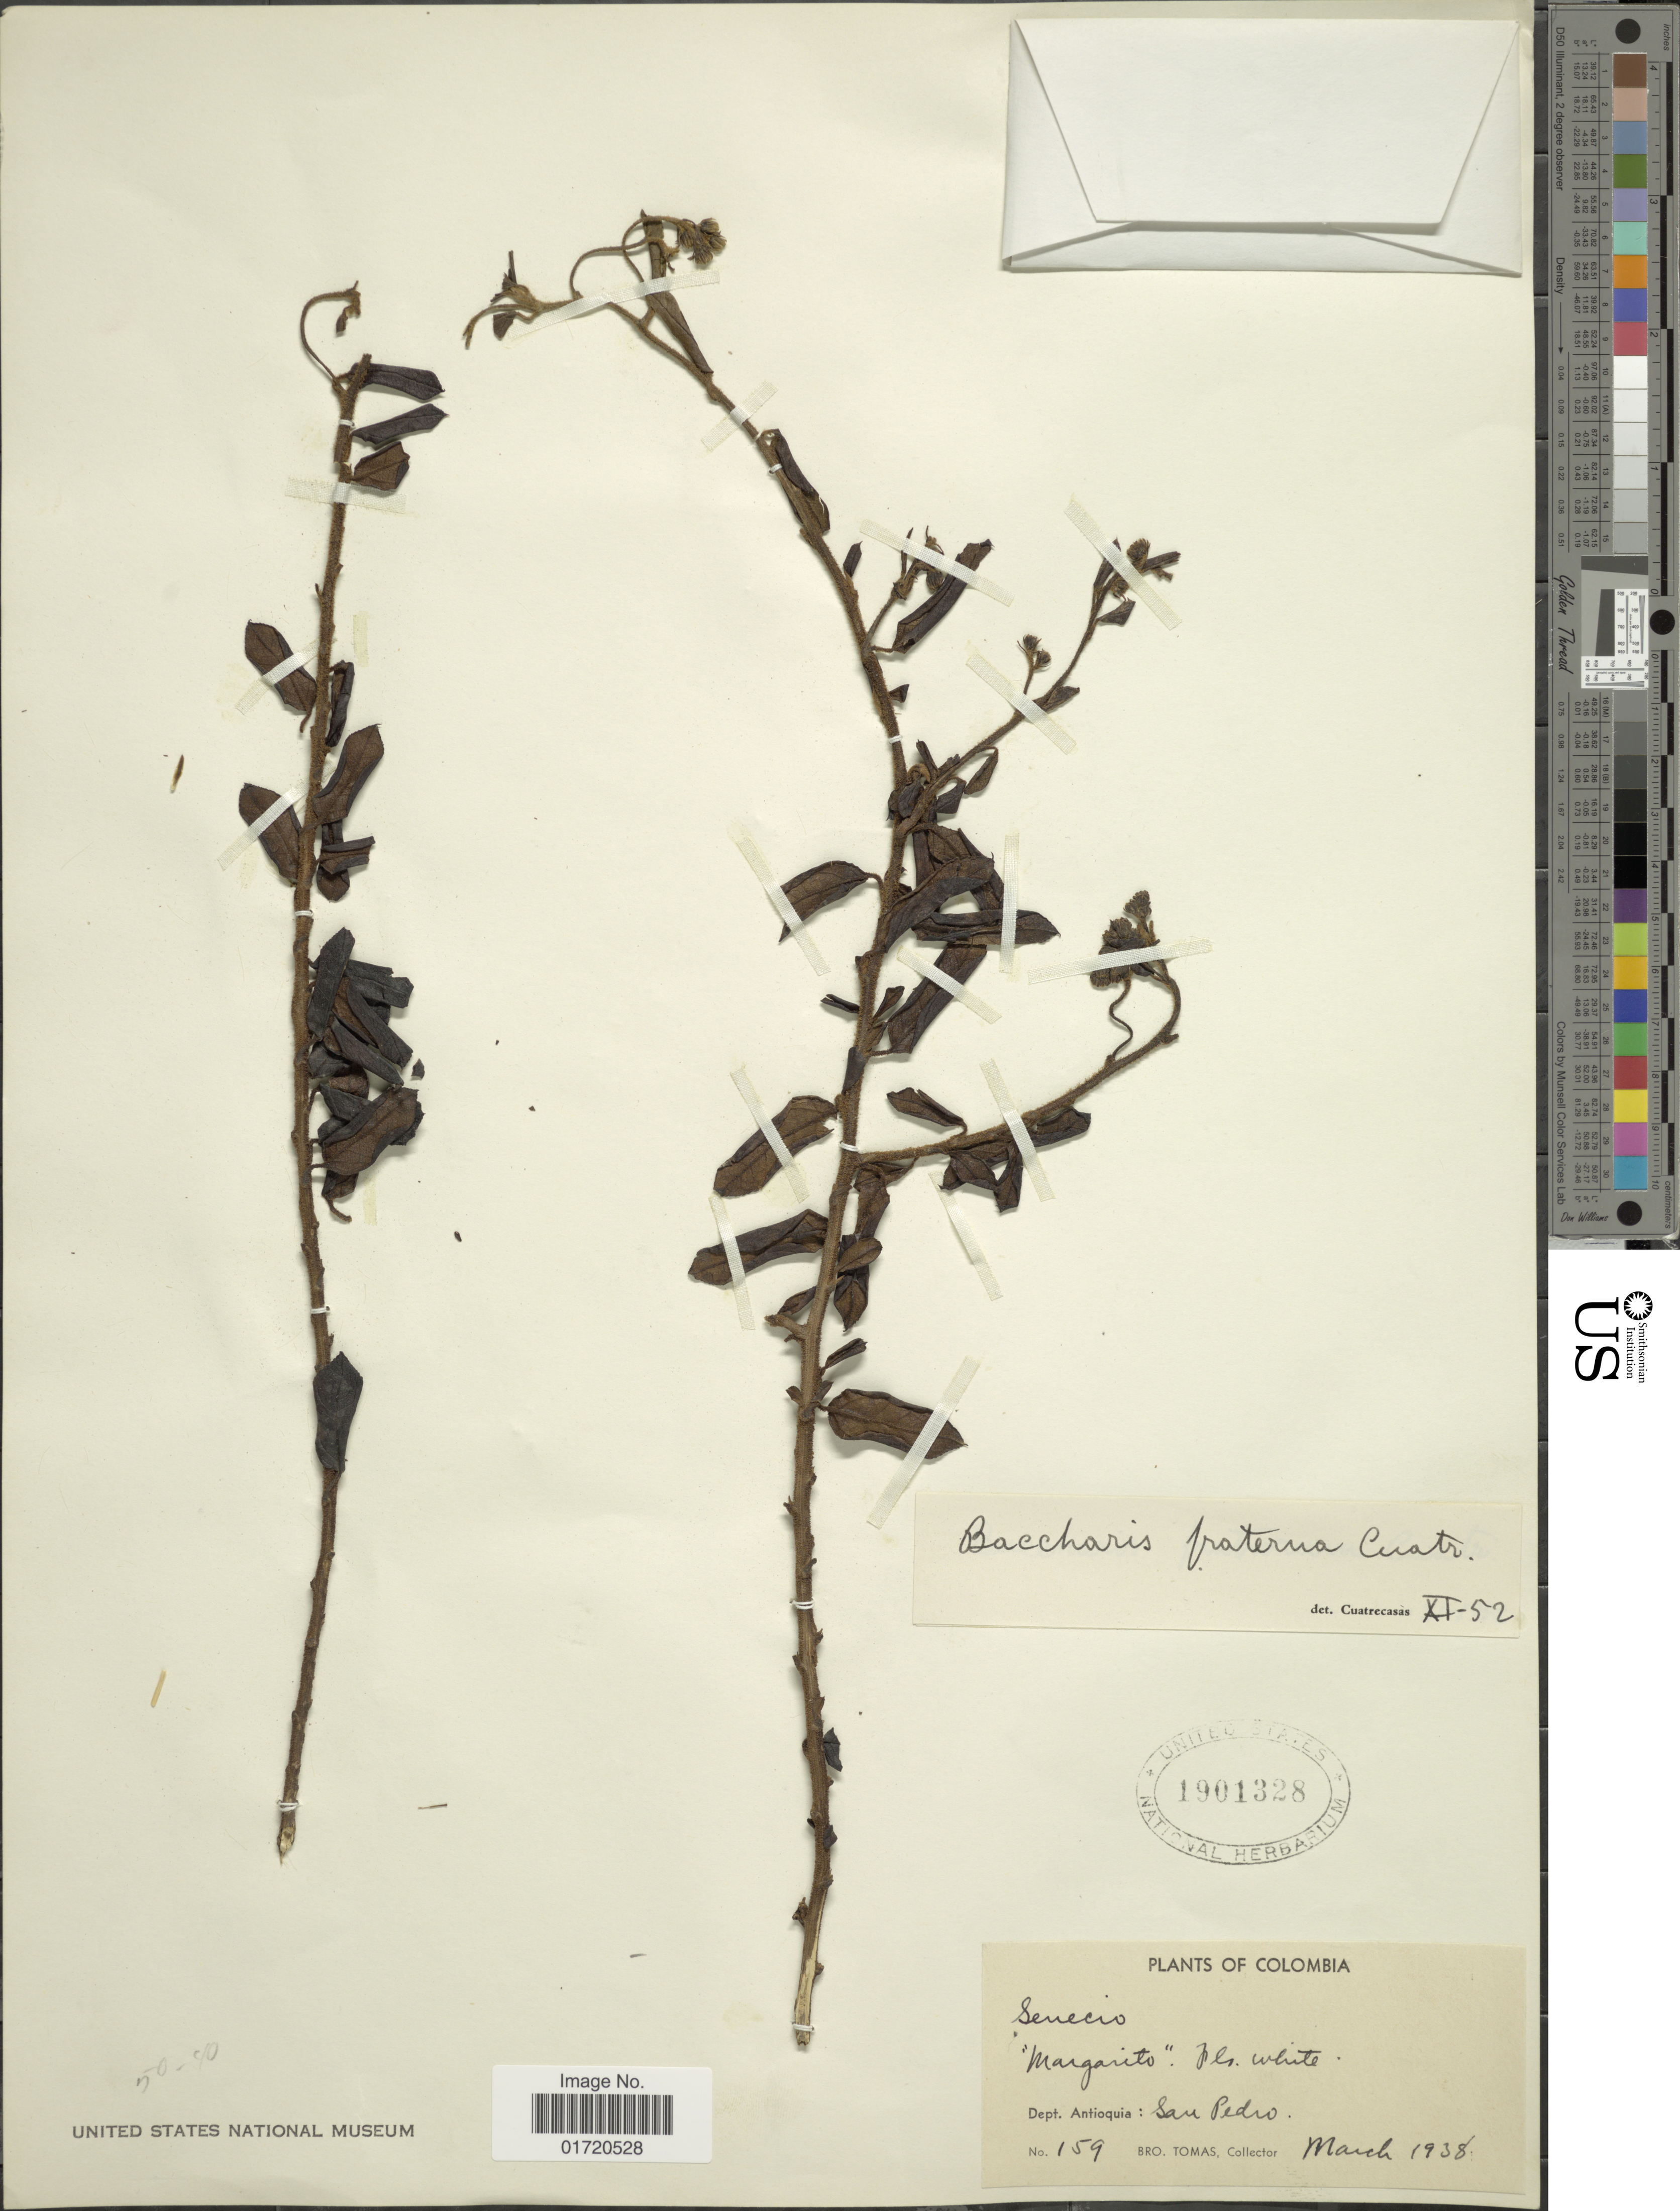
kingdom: Plantae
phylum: Tracheophyta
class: Magnoliopsida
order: Asterales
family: Asteraceae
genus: Baccharis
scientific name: Baccharis fraterna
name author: Cuatrec.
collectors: B. Tomas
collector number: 159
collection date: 1938-03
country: Colombia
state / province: Antioquia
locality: San Pedro.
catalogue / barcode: US 1901328